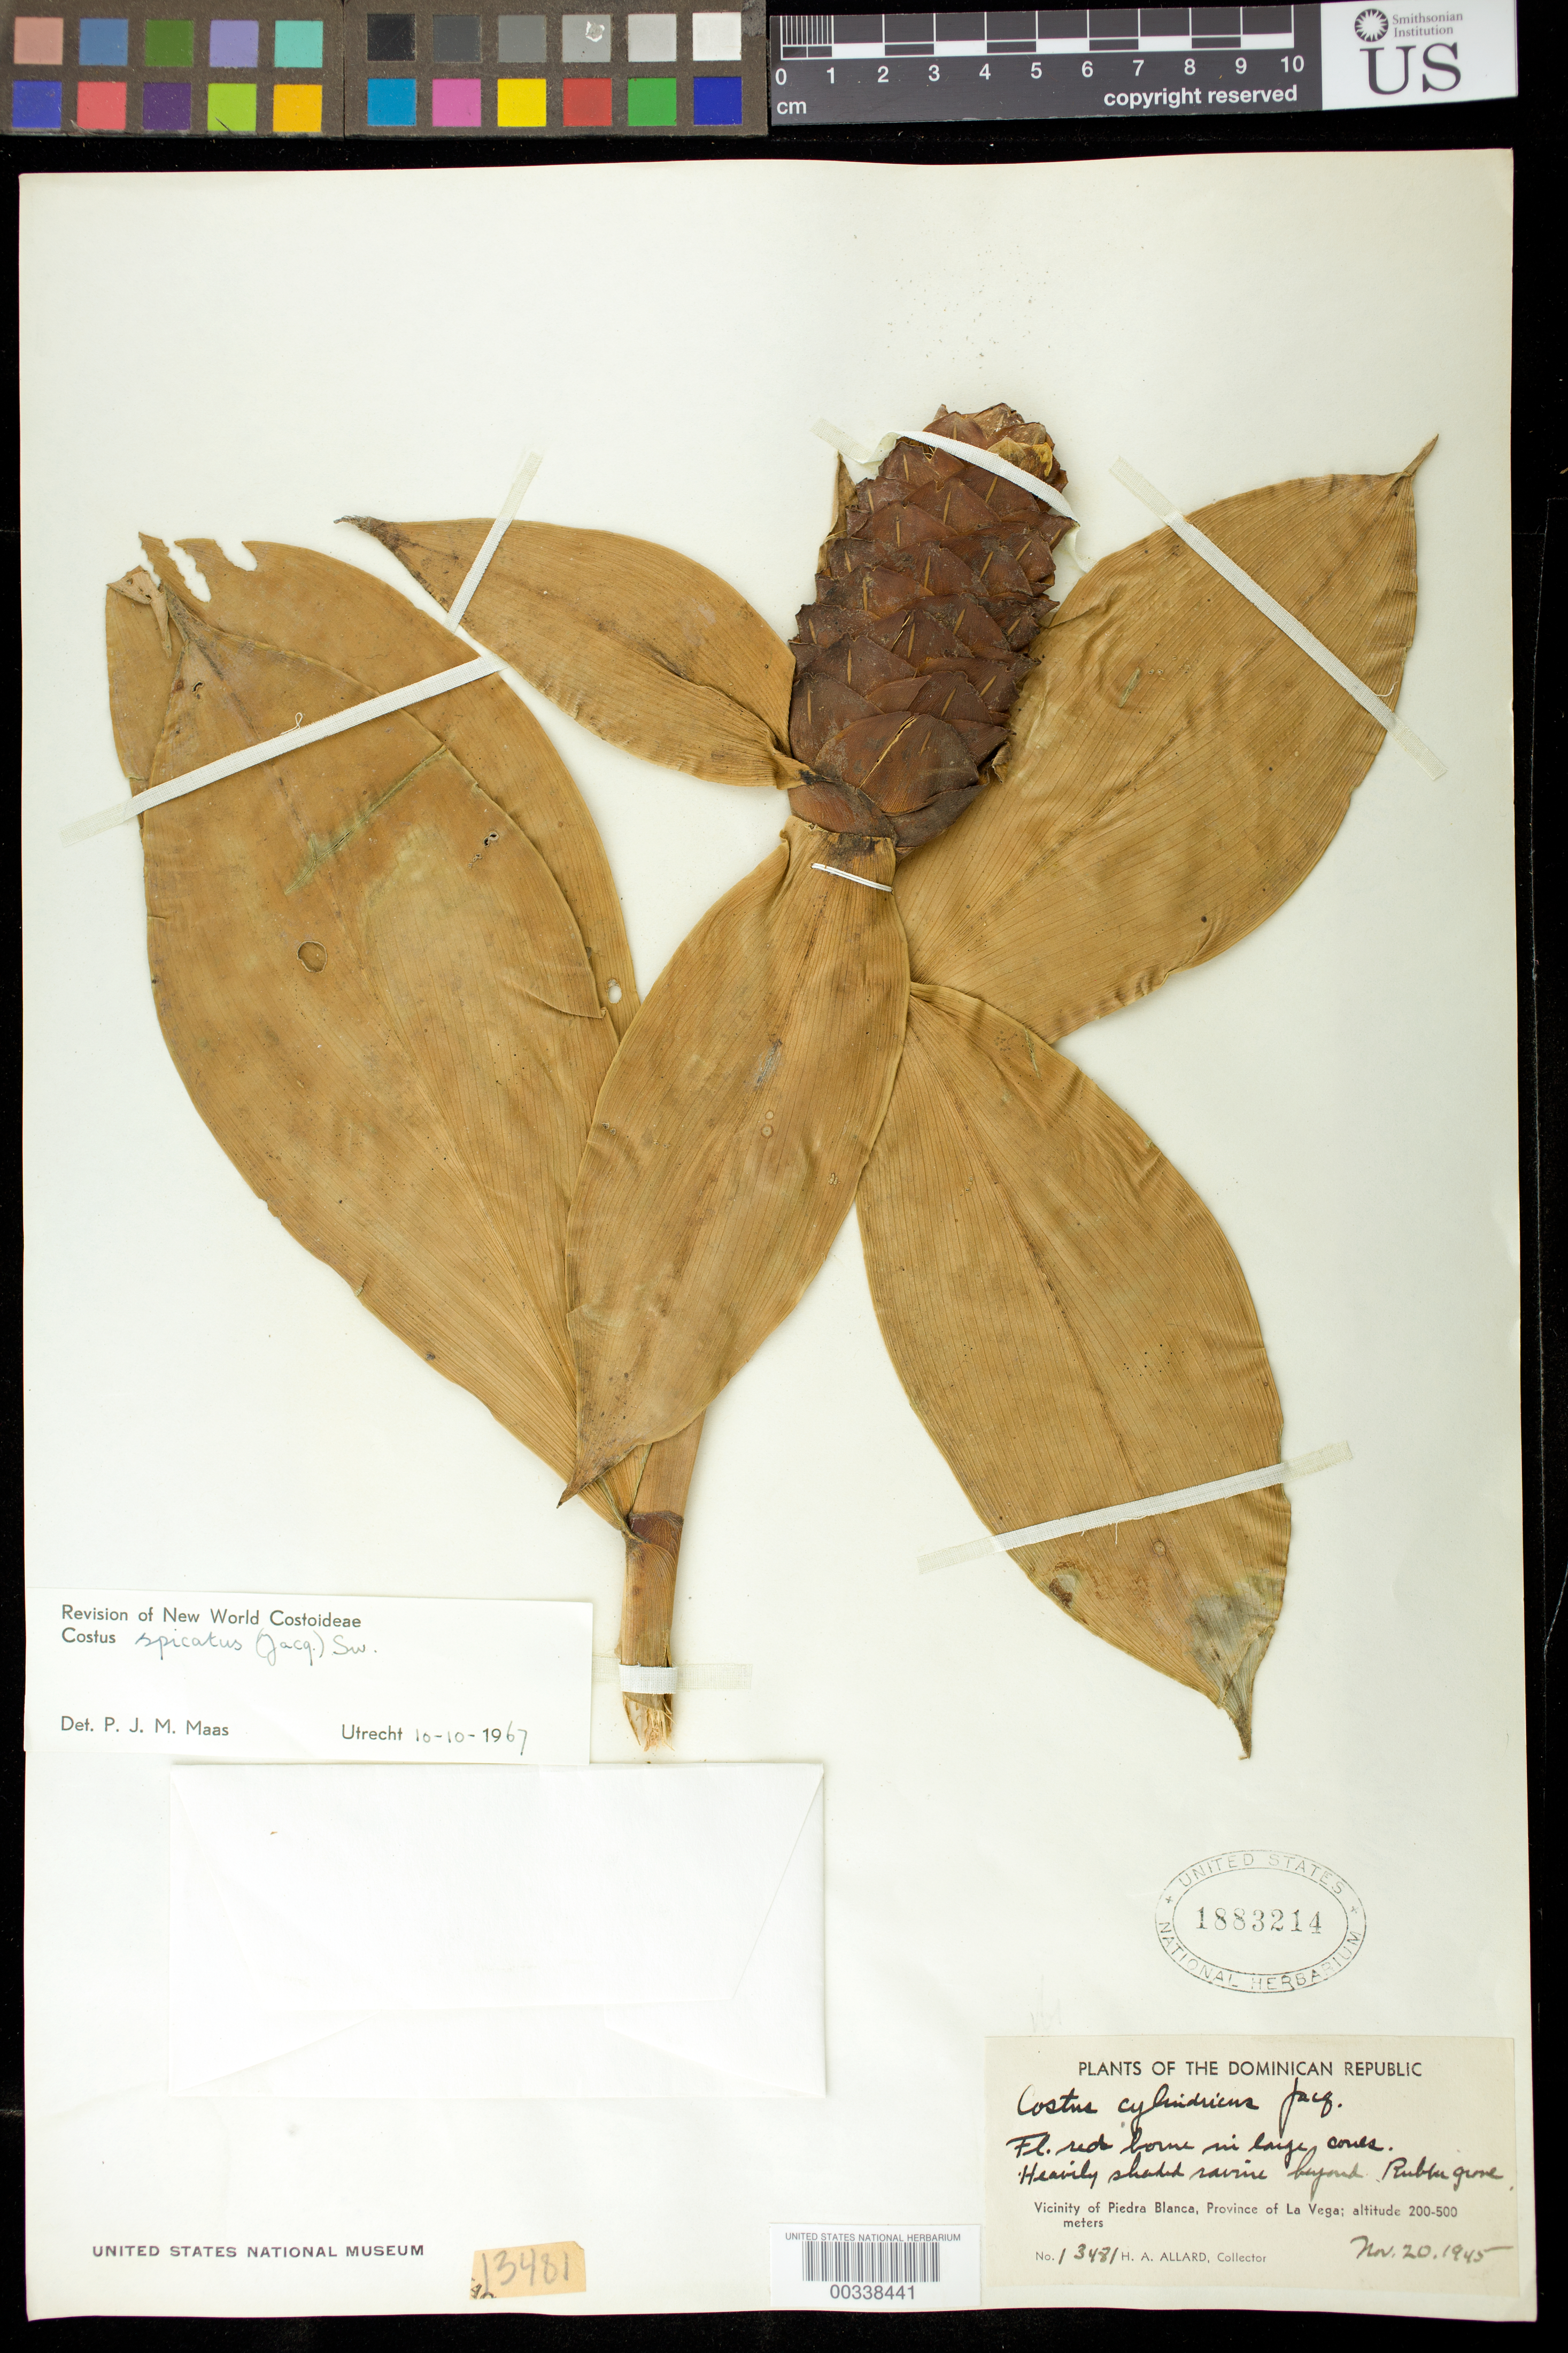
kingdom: Plantae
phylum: Tracheophyta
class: Liliopsida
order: Zingiberales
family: Costaceae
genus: Costus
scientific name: Costus spicatus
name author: (Jacq.) Sw.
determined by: Maas, Paul J. M.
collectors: H. A. Allard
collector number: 13481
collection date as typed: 20 Nov 1945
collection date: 1945-11-20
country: Dominican Republic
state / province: La Vega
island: Hispaniola Island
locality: Vicinity of piedra blanca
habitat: heavily shaded ravine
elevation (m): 200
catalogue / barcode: US 1883214